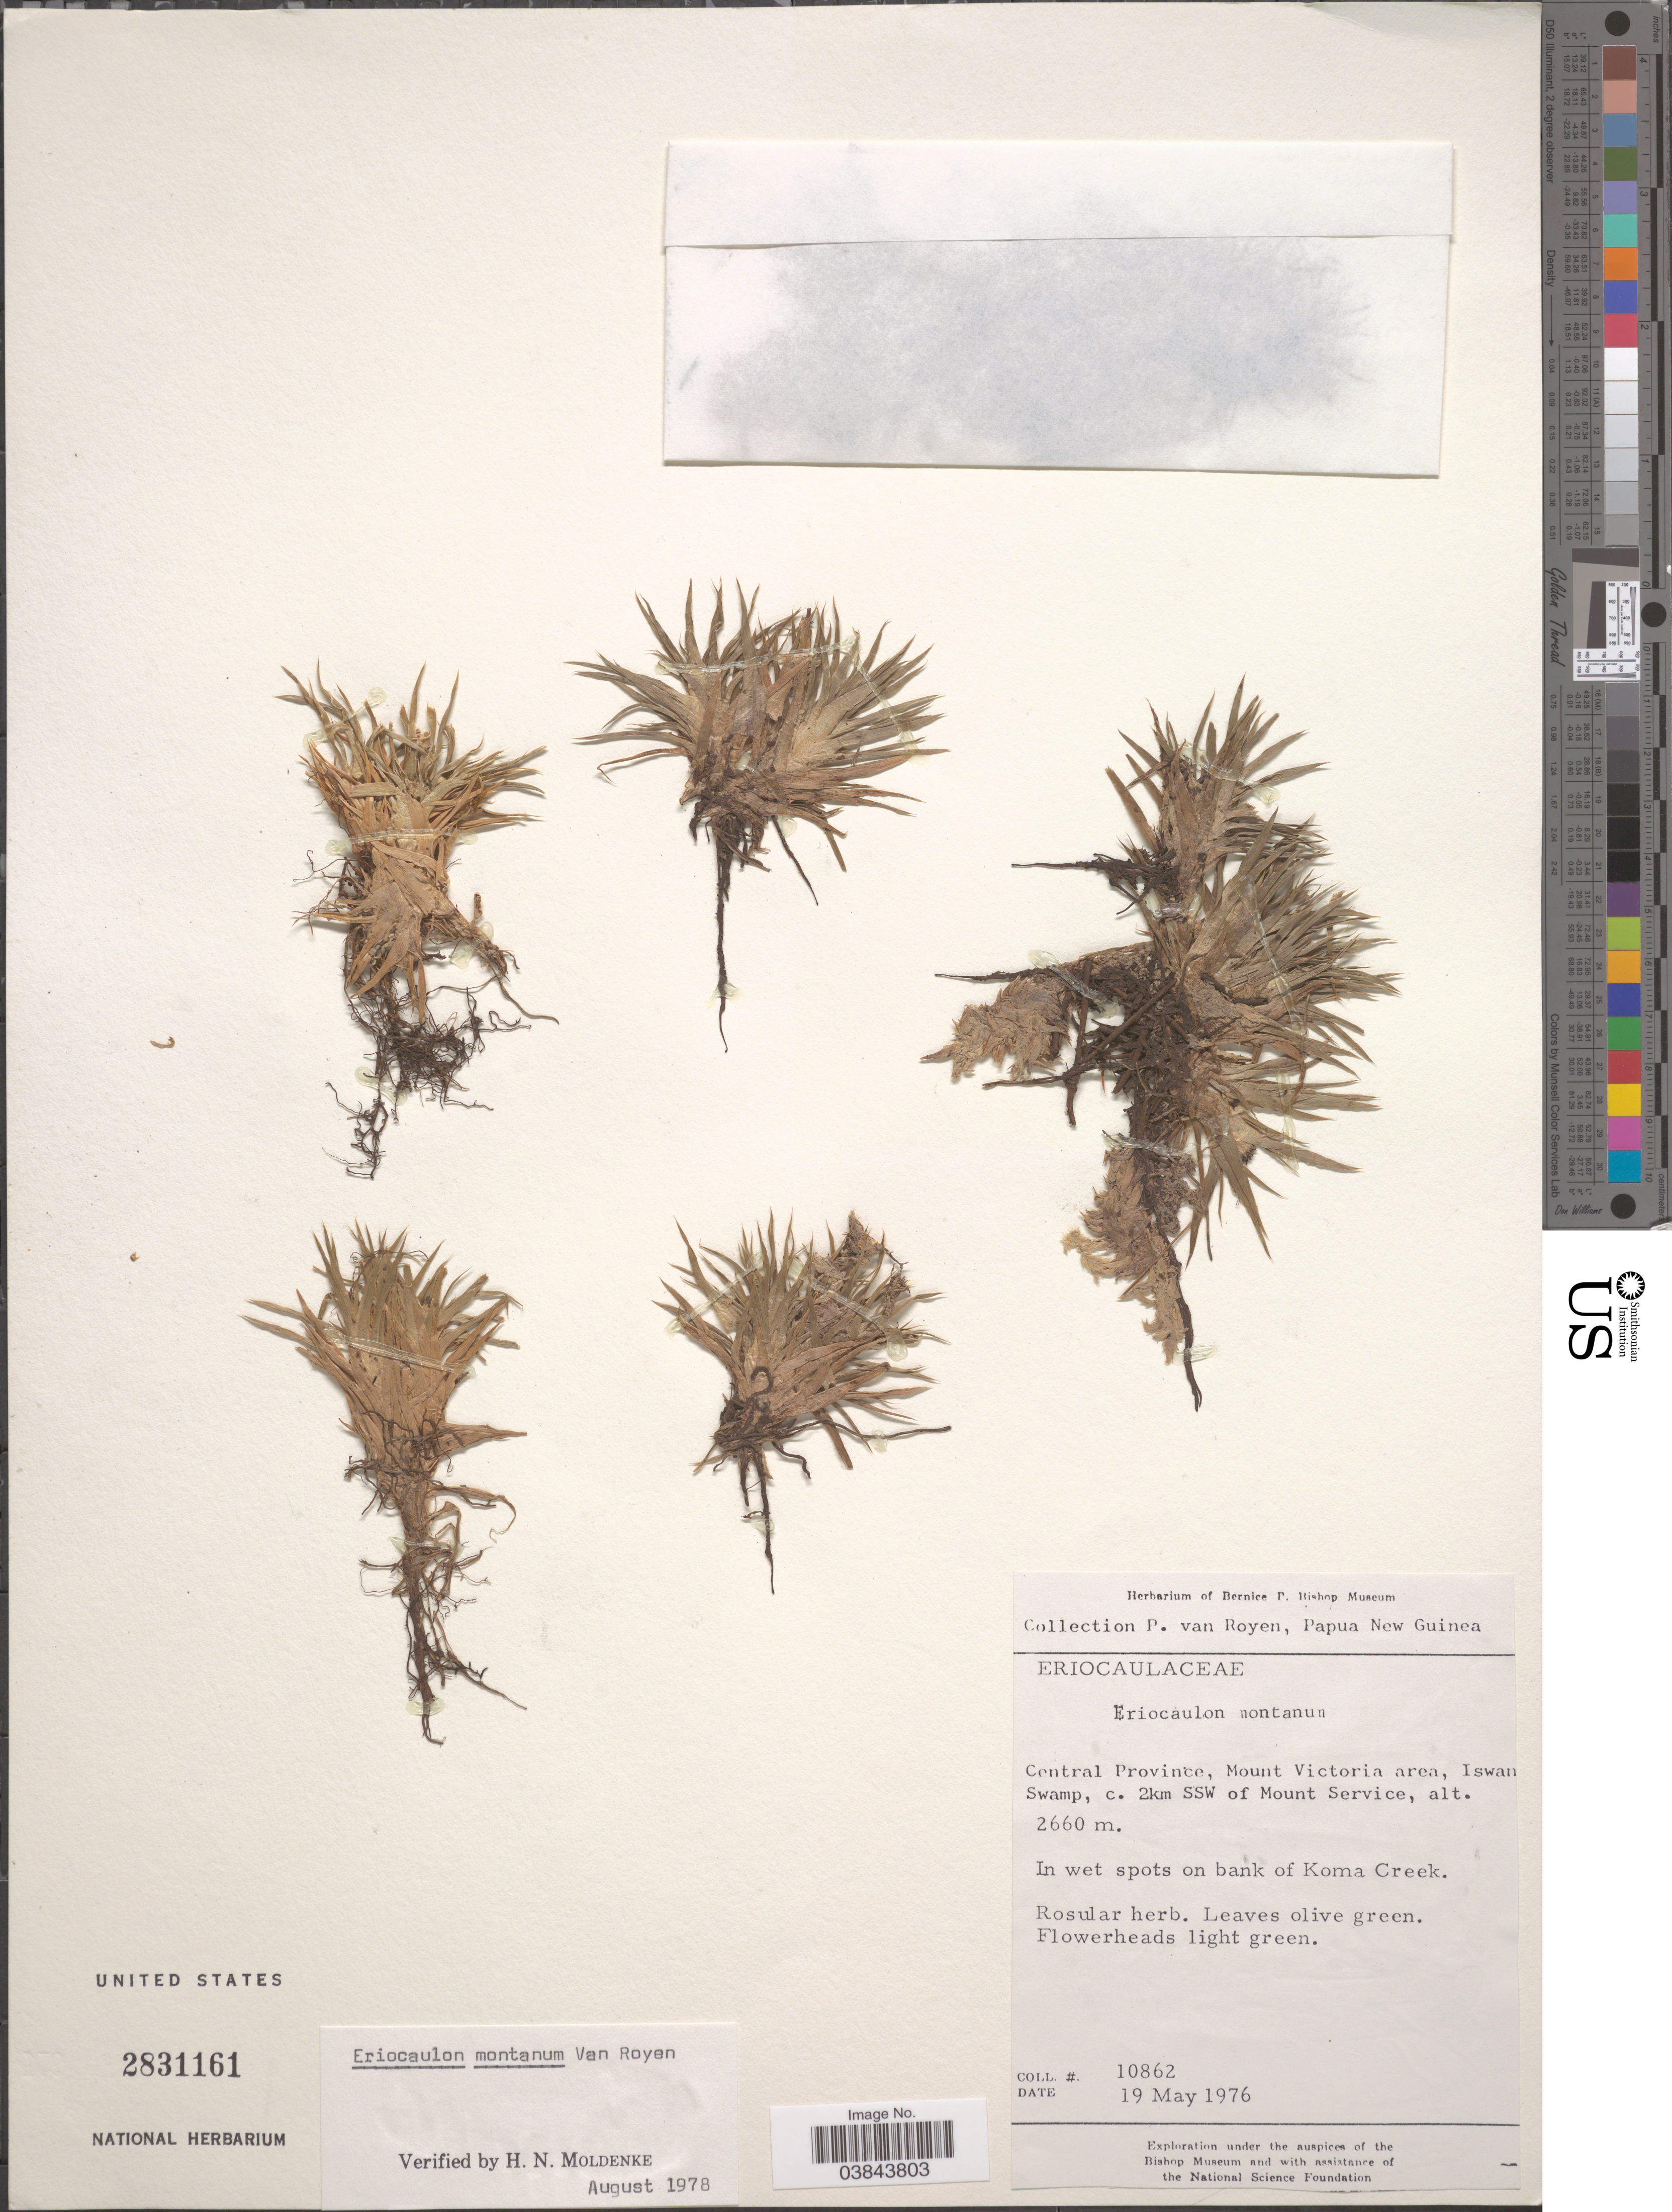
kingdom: Plantae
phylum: Tracheophyta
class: Liliopsida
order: Poales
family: Eriocaulaceae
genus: Eriocaulon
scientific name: Eriocaulon montanum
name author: P. Royen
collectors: P. van Royen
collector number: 10862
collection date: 1976-05-19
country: Papua New Guinea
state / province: Central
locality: Mount Victoria ara, Iswan Swamp, c. 2km SSW of Mount Service. In wet spots on bank of Koma Creek.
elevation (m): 2660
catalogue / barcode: US 2831161